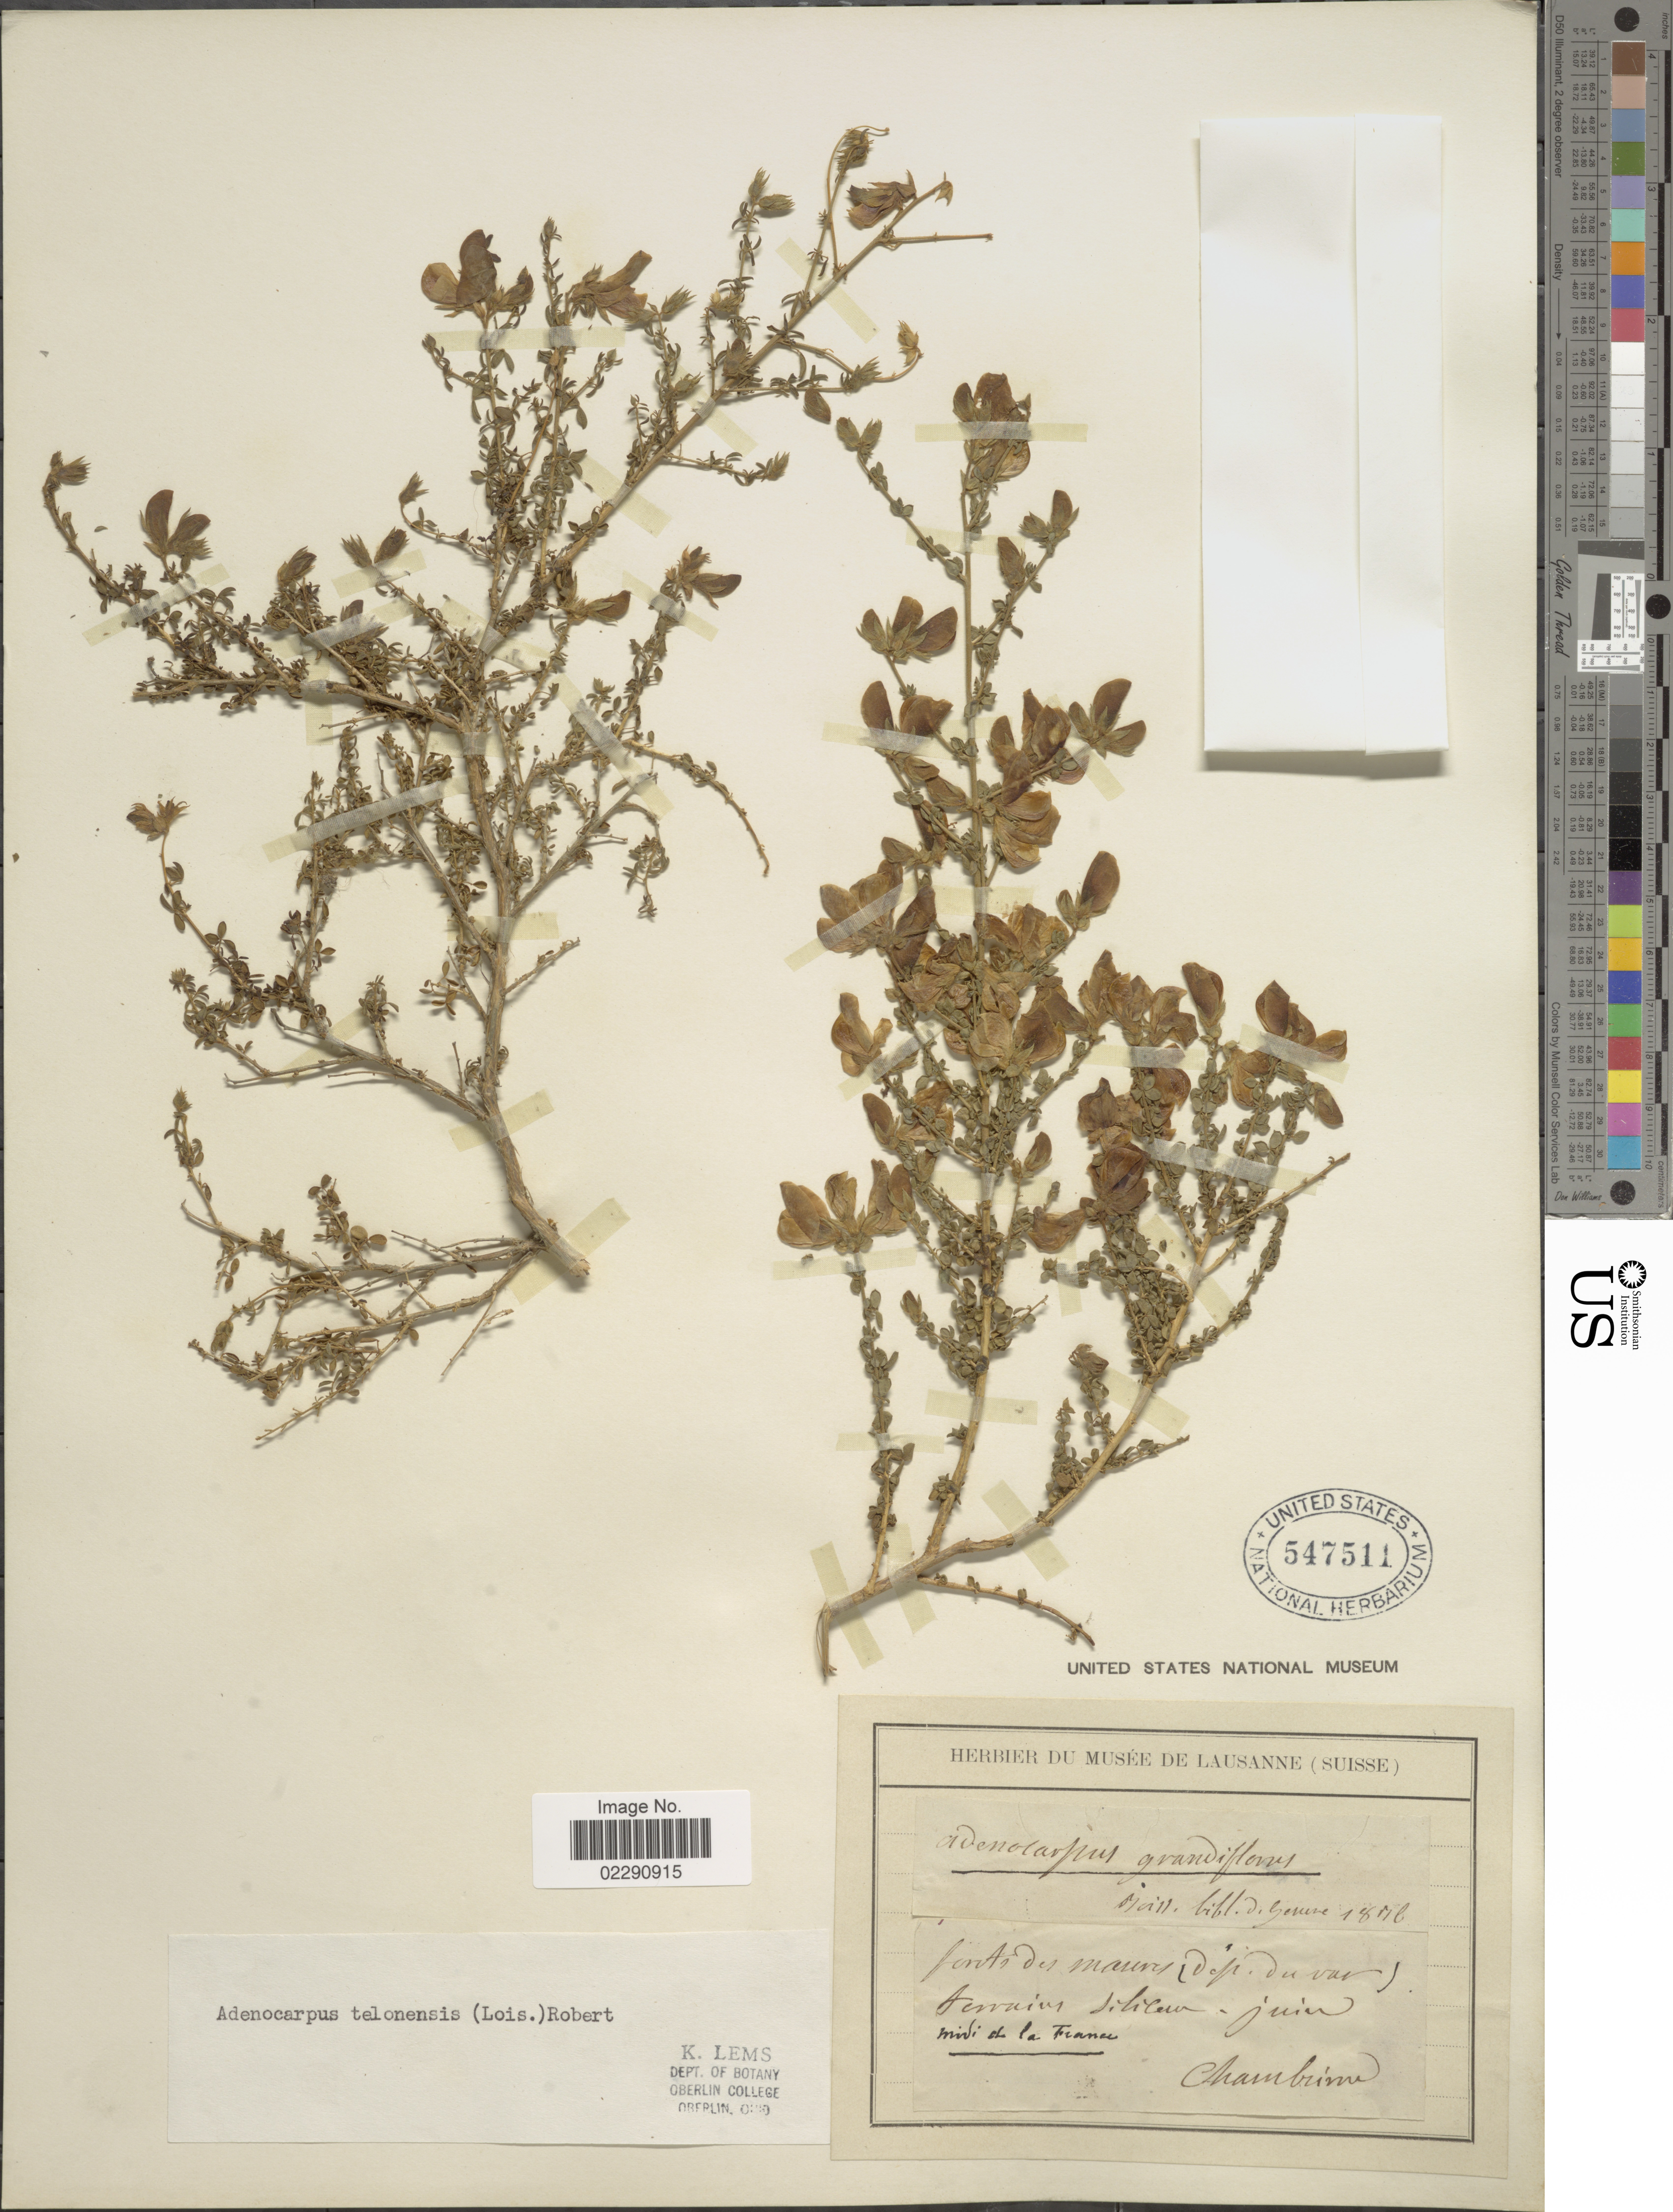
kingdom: Plantae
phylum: Tracheophyta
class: Magnoliopsida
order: Fabales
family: Fabaceae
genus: Adenocarpus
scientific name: Adenocarpus telonensis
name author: (Loisel.) DC.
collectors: Chambeiron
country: France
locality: Midi de la France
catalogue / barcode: US 547511